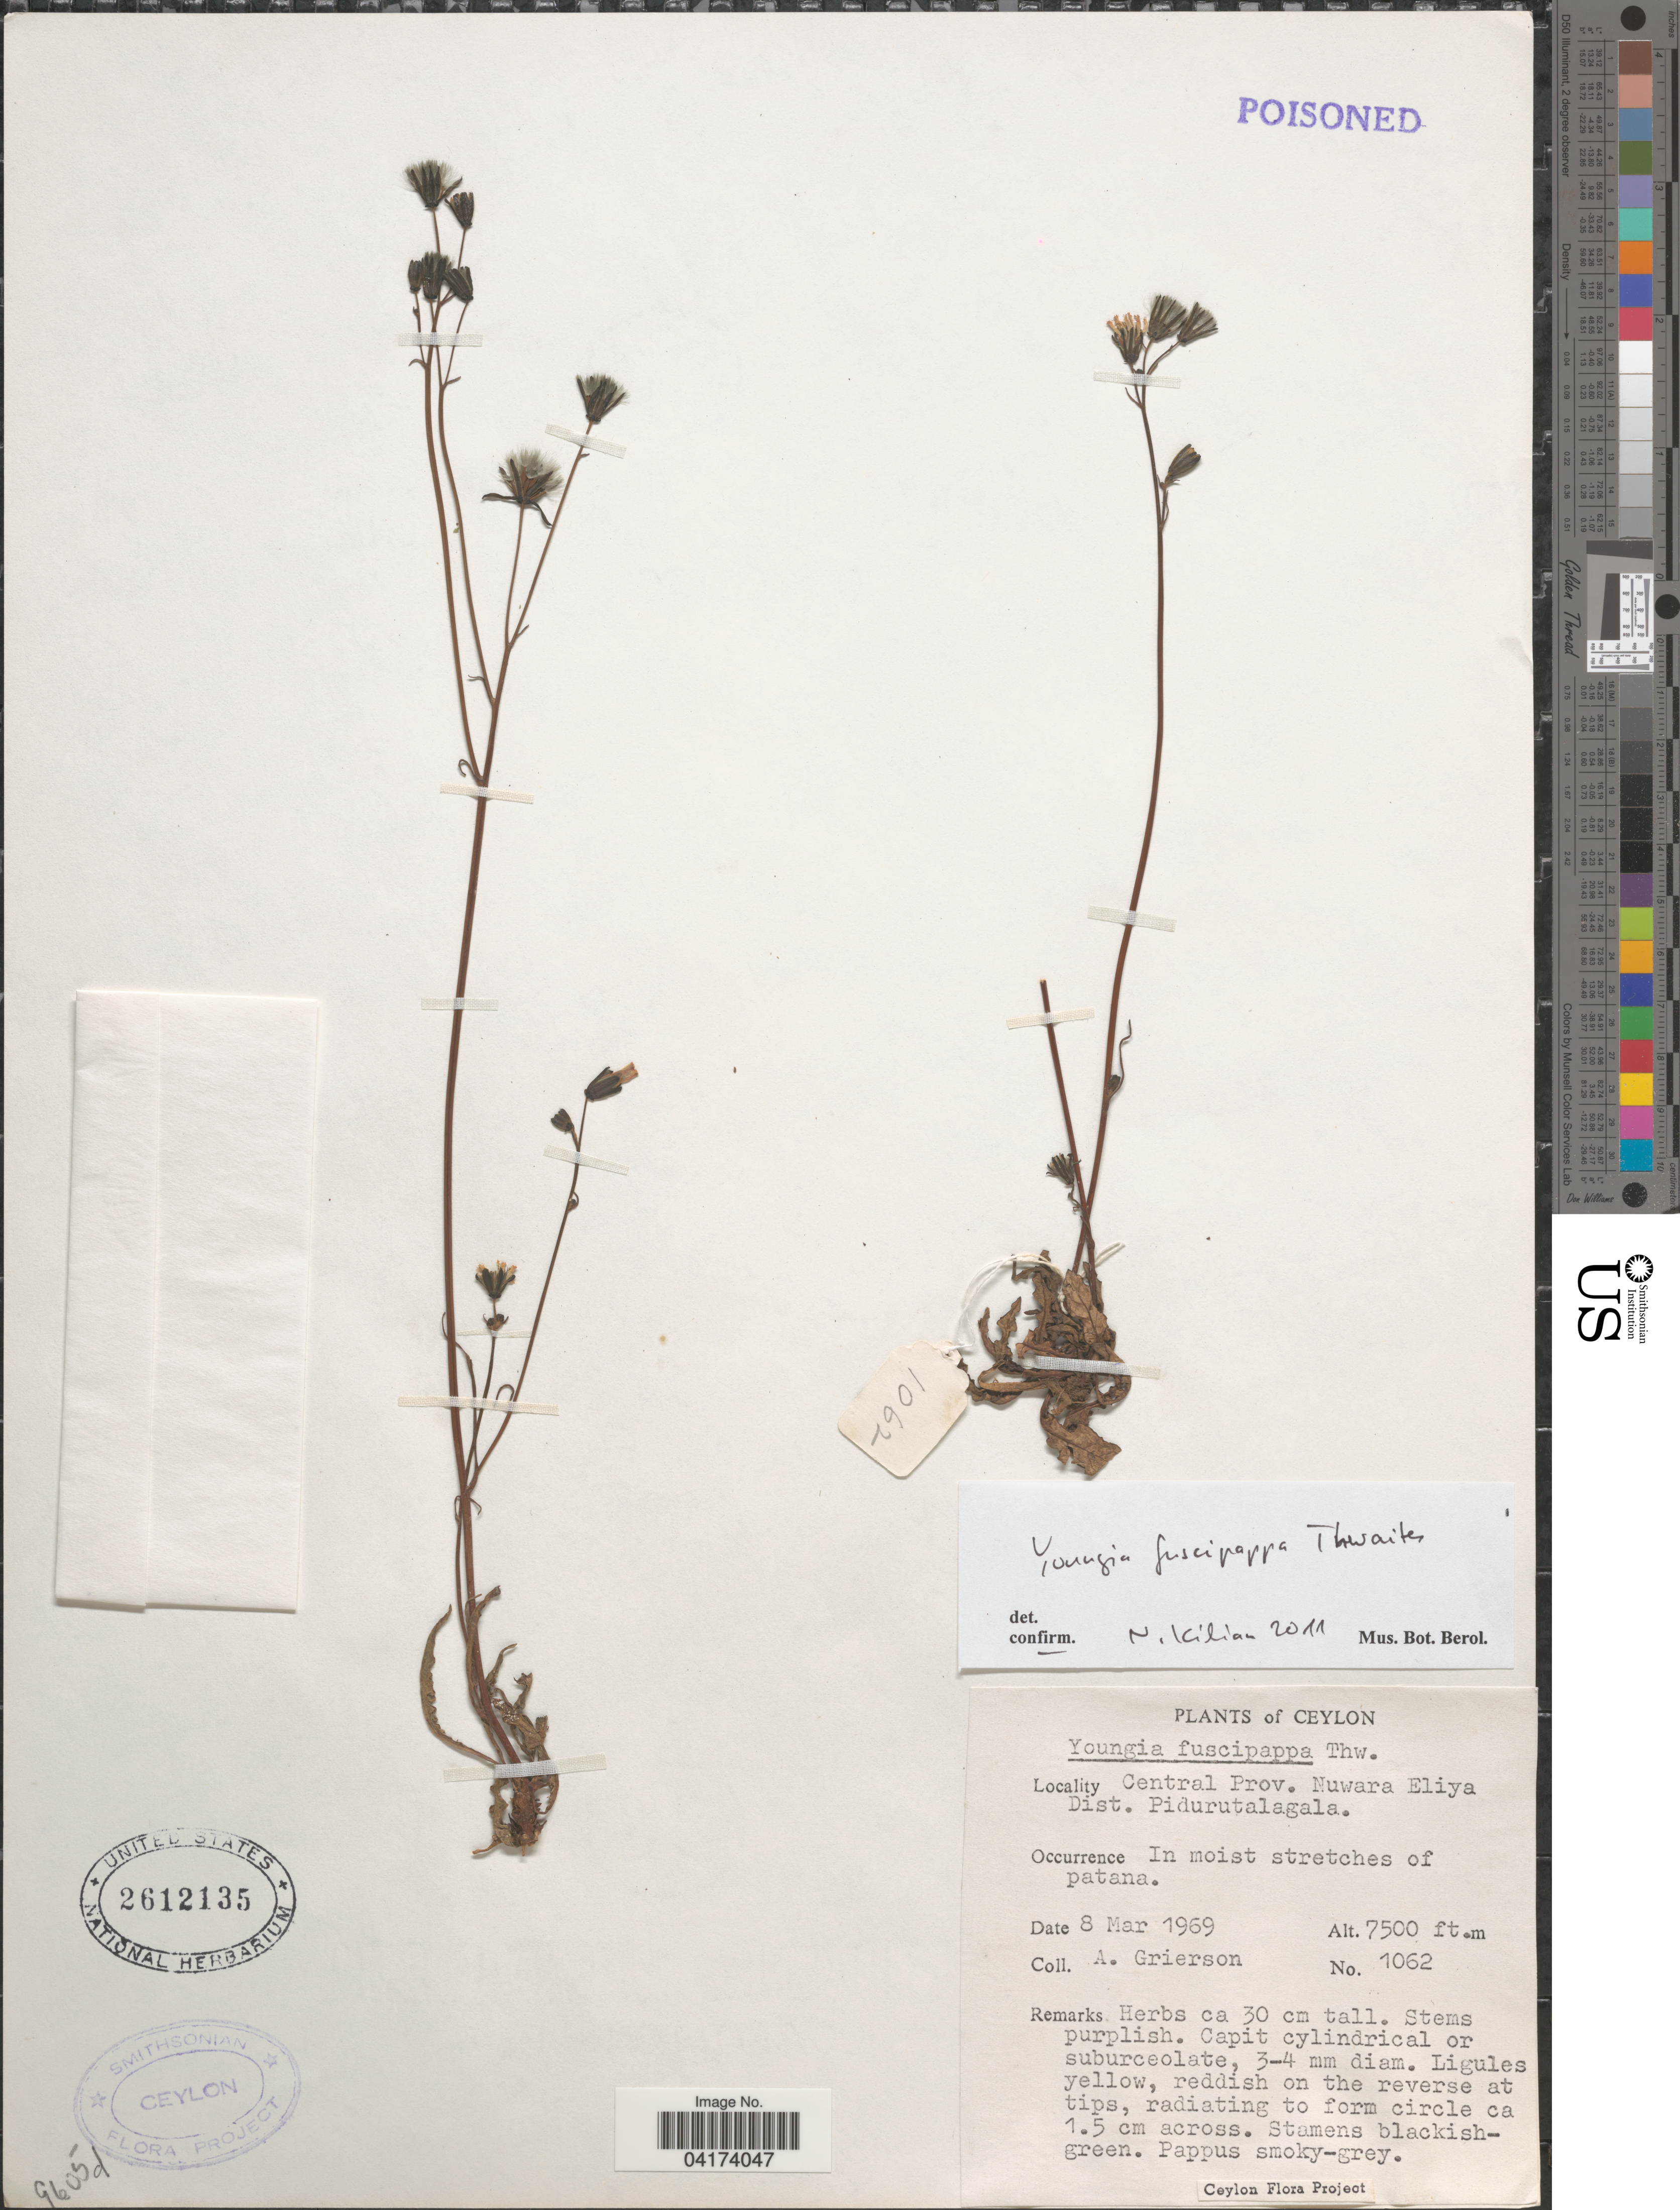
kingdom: Plantae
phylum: Tracheophyta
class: Magnoliopsida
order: Asterales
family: Asteraceae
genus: Youngia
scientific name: Youngia fuscipappa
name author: Thwaites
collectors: A. Grierson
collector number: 1062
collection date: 1969-03-08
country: Sri Lanka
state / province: Central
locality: Ceylon. Nuwara Eliya Dist. Pidurutalagala.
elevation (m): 2286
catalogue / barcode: US 2612135